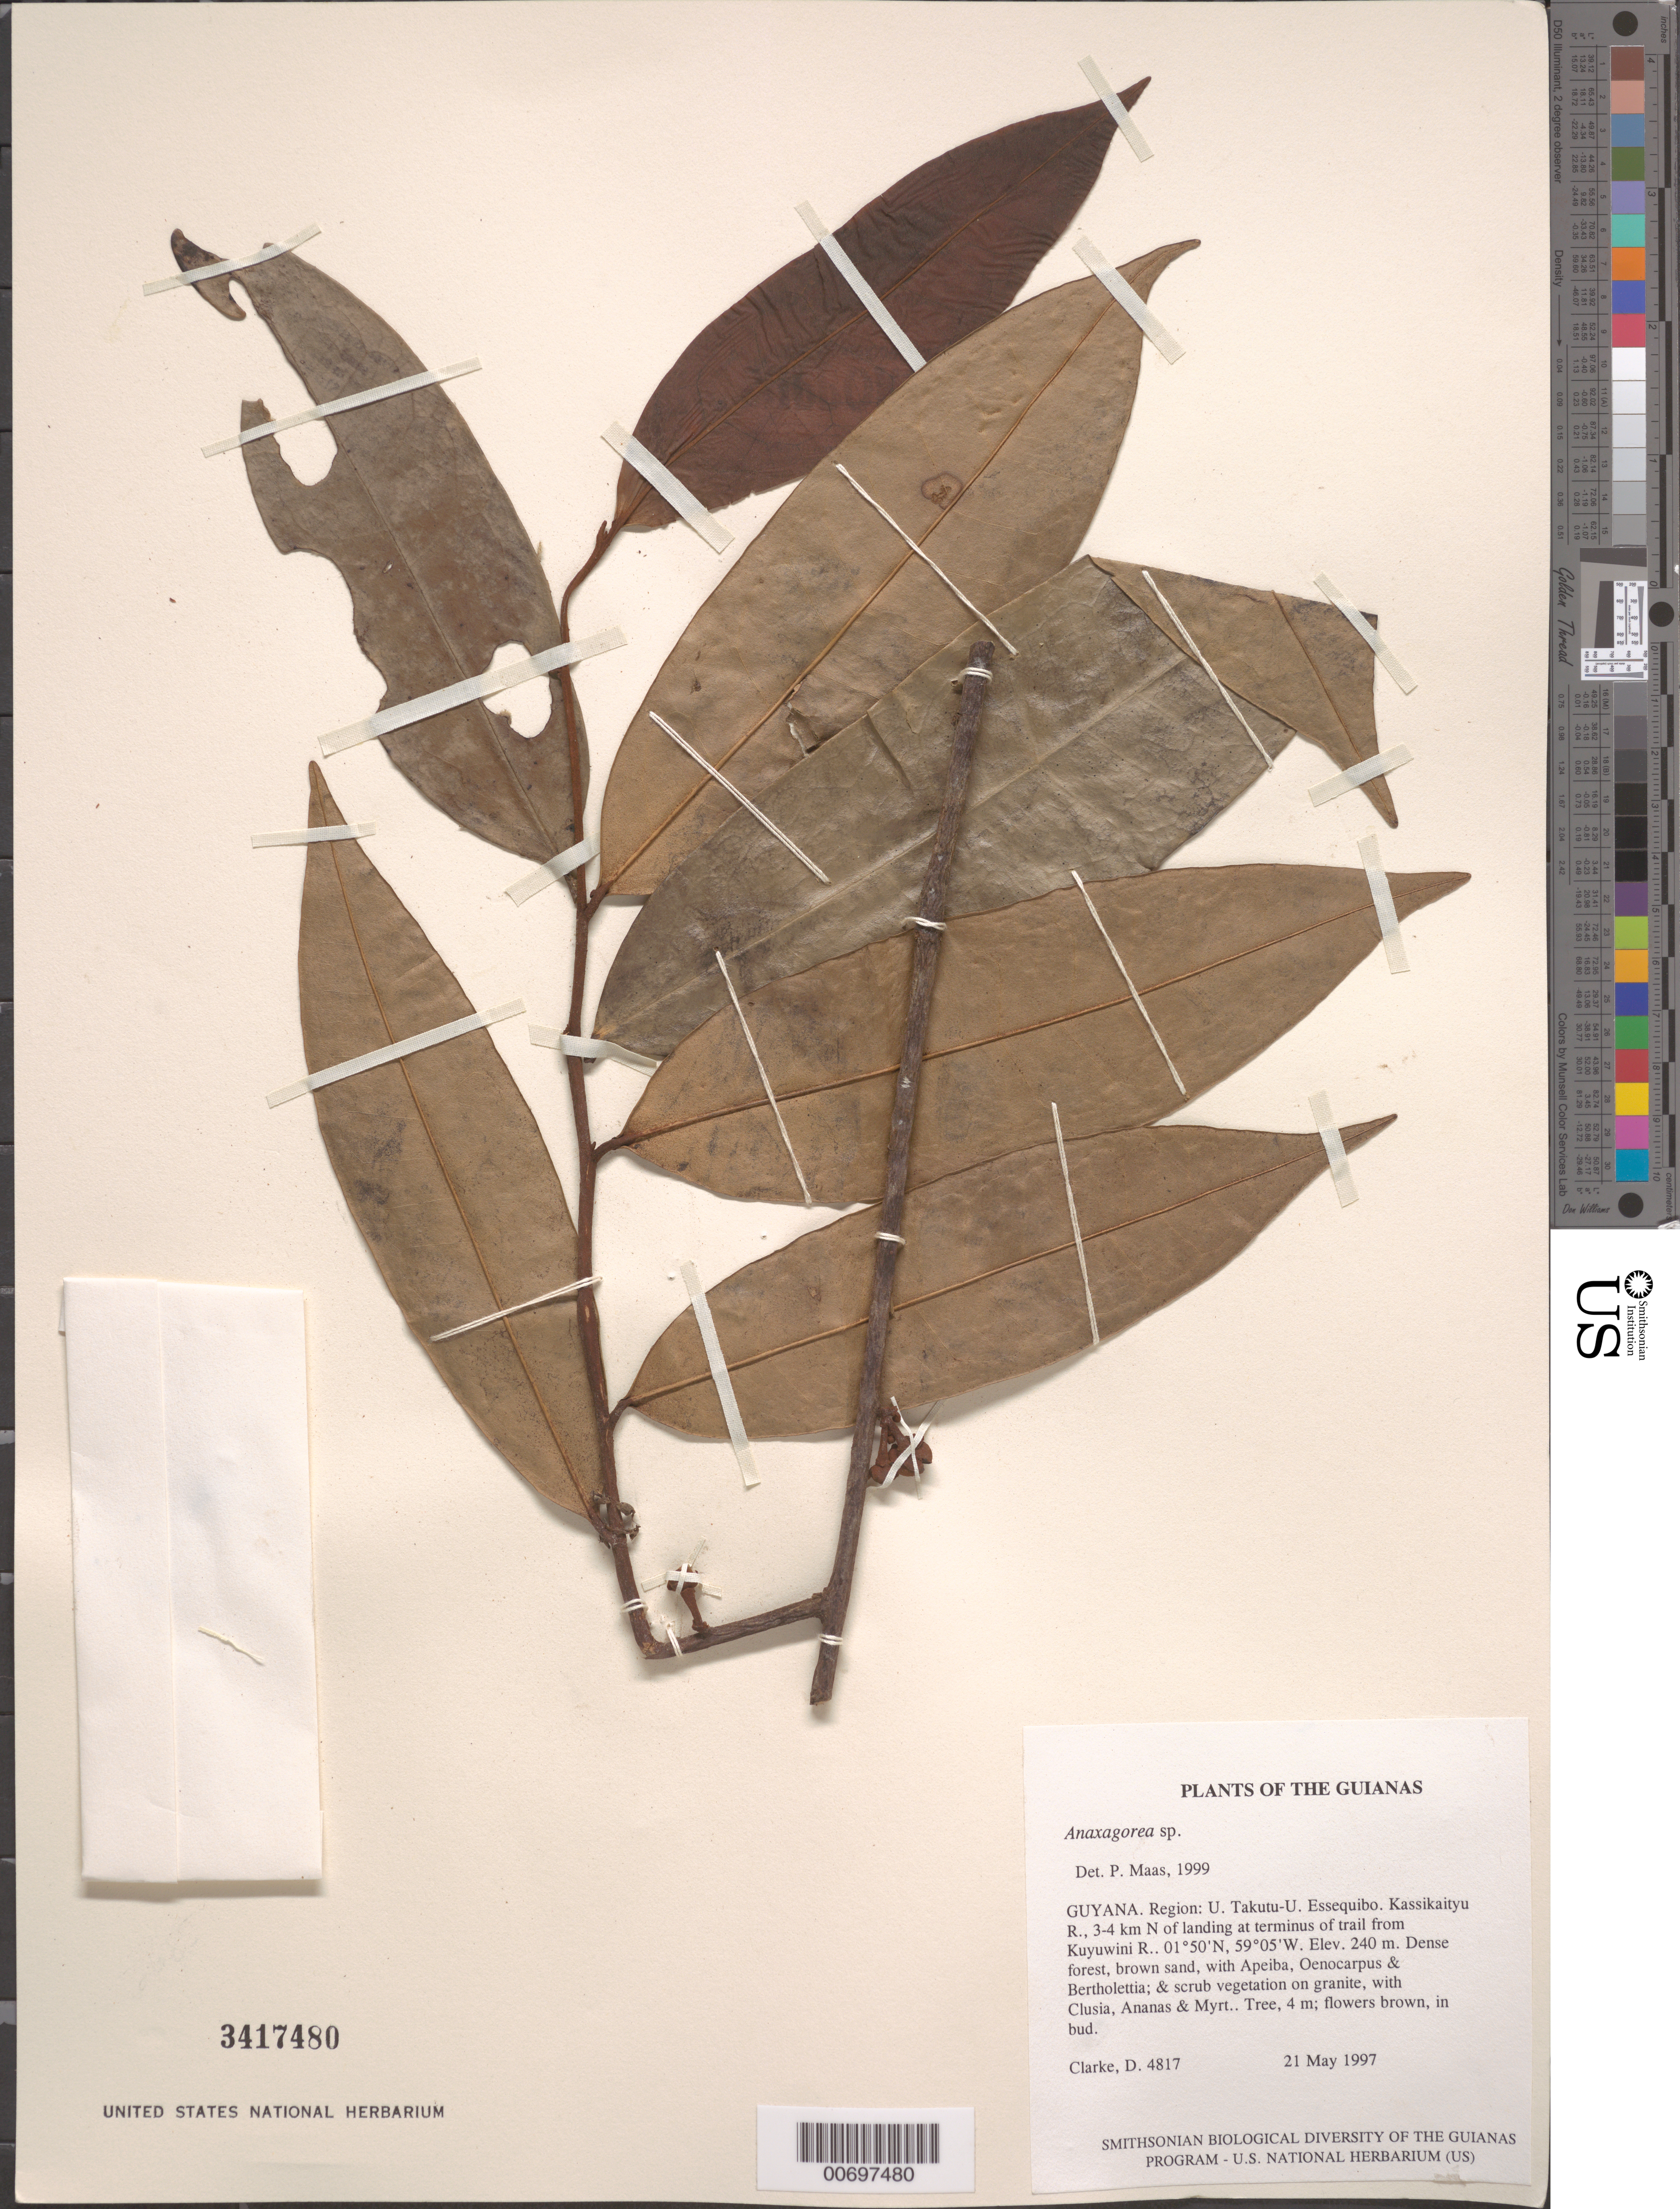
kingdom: Plantae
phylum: Tracheophyta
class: Magnoliopsida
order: Magnoliales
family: Annonaceae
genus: Anaxagorea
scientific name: Anaxagorea sp.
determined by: Maas, Paul J. M.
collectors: H. D. Clarke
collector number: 4817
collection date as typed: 21 May 1997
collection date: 1997-05-21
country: Guyana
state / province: U. Takutu-U. Essequibo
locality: Kassikaityu R., 3-4 km N of landing at terminus of trail from Kuyuwini R.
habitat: Dense forest, brown sand, with Apeiba, Oenocarpus & Bertholettia; & scrub vegetation on granite, with Clusia, Ananas & Myrt.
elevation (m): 240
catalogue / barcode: US 3417480